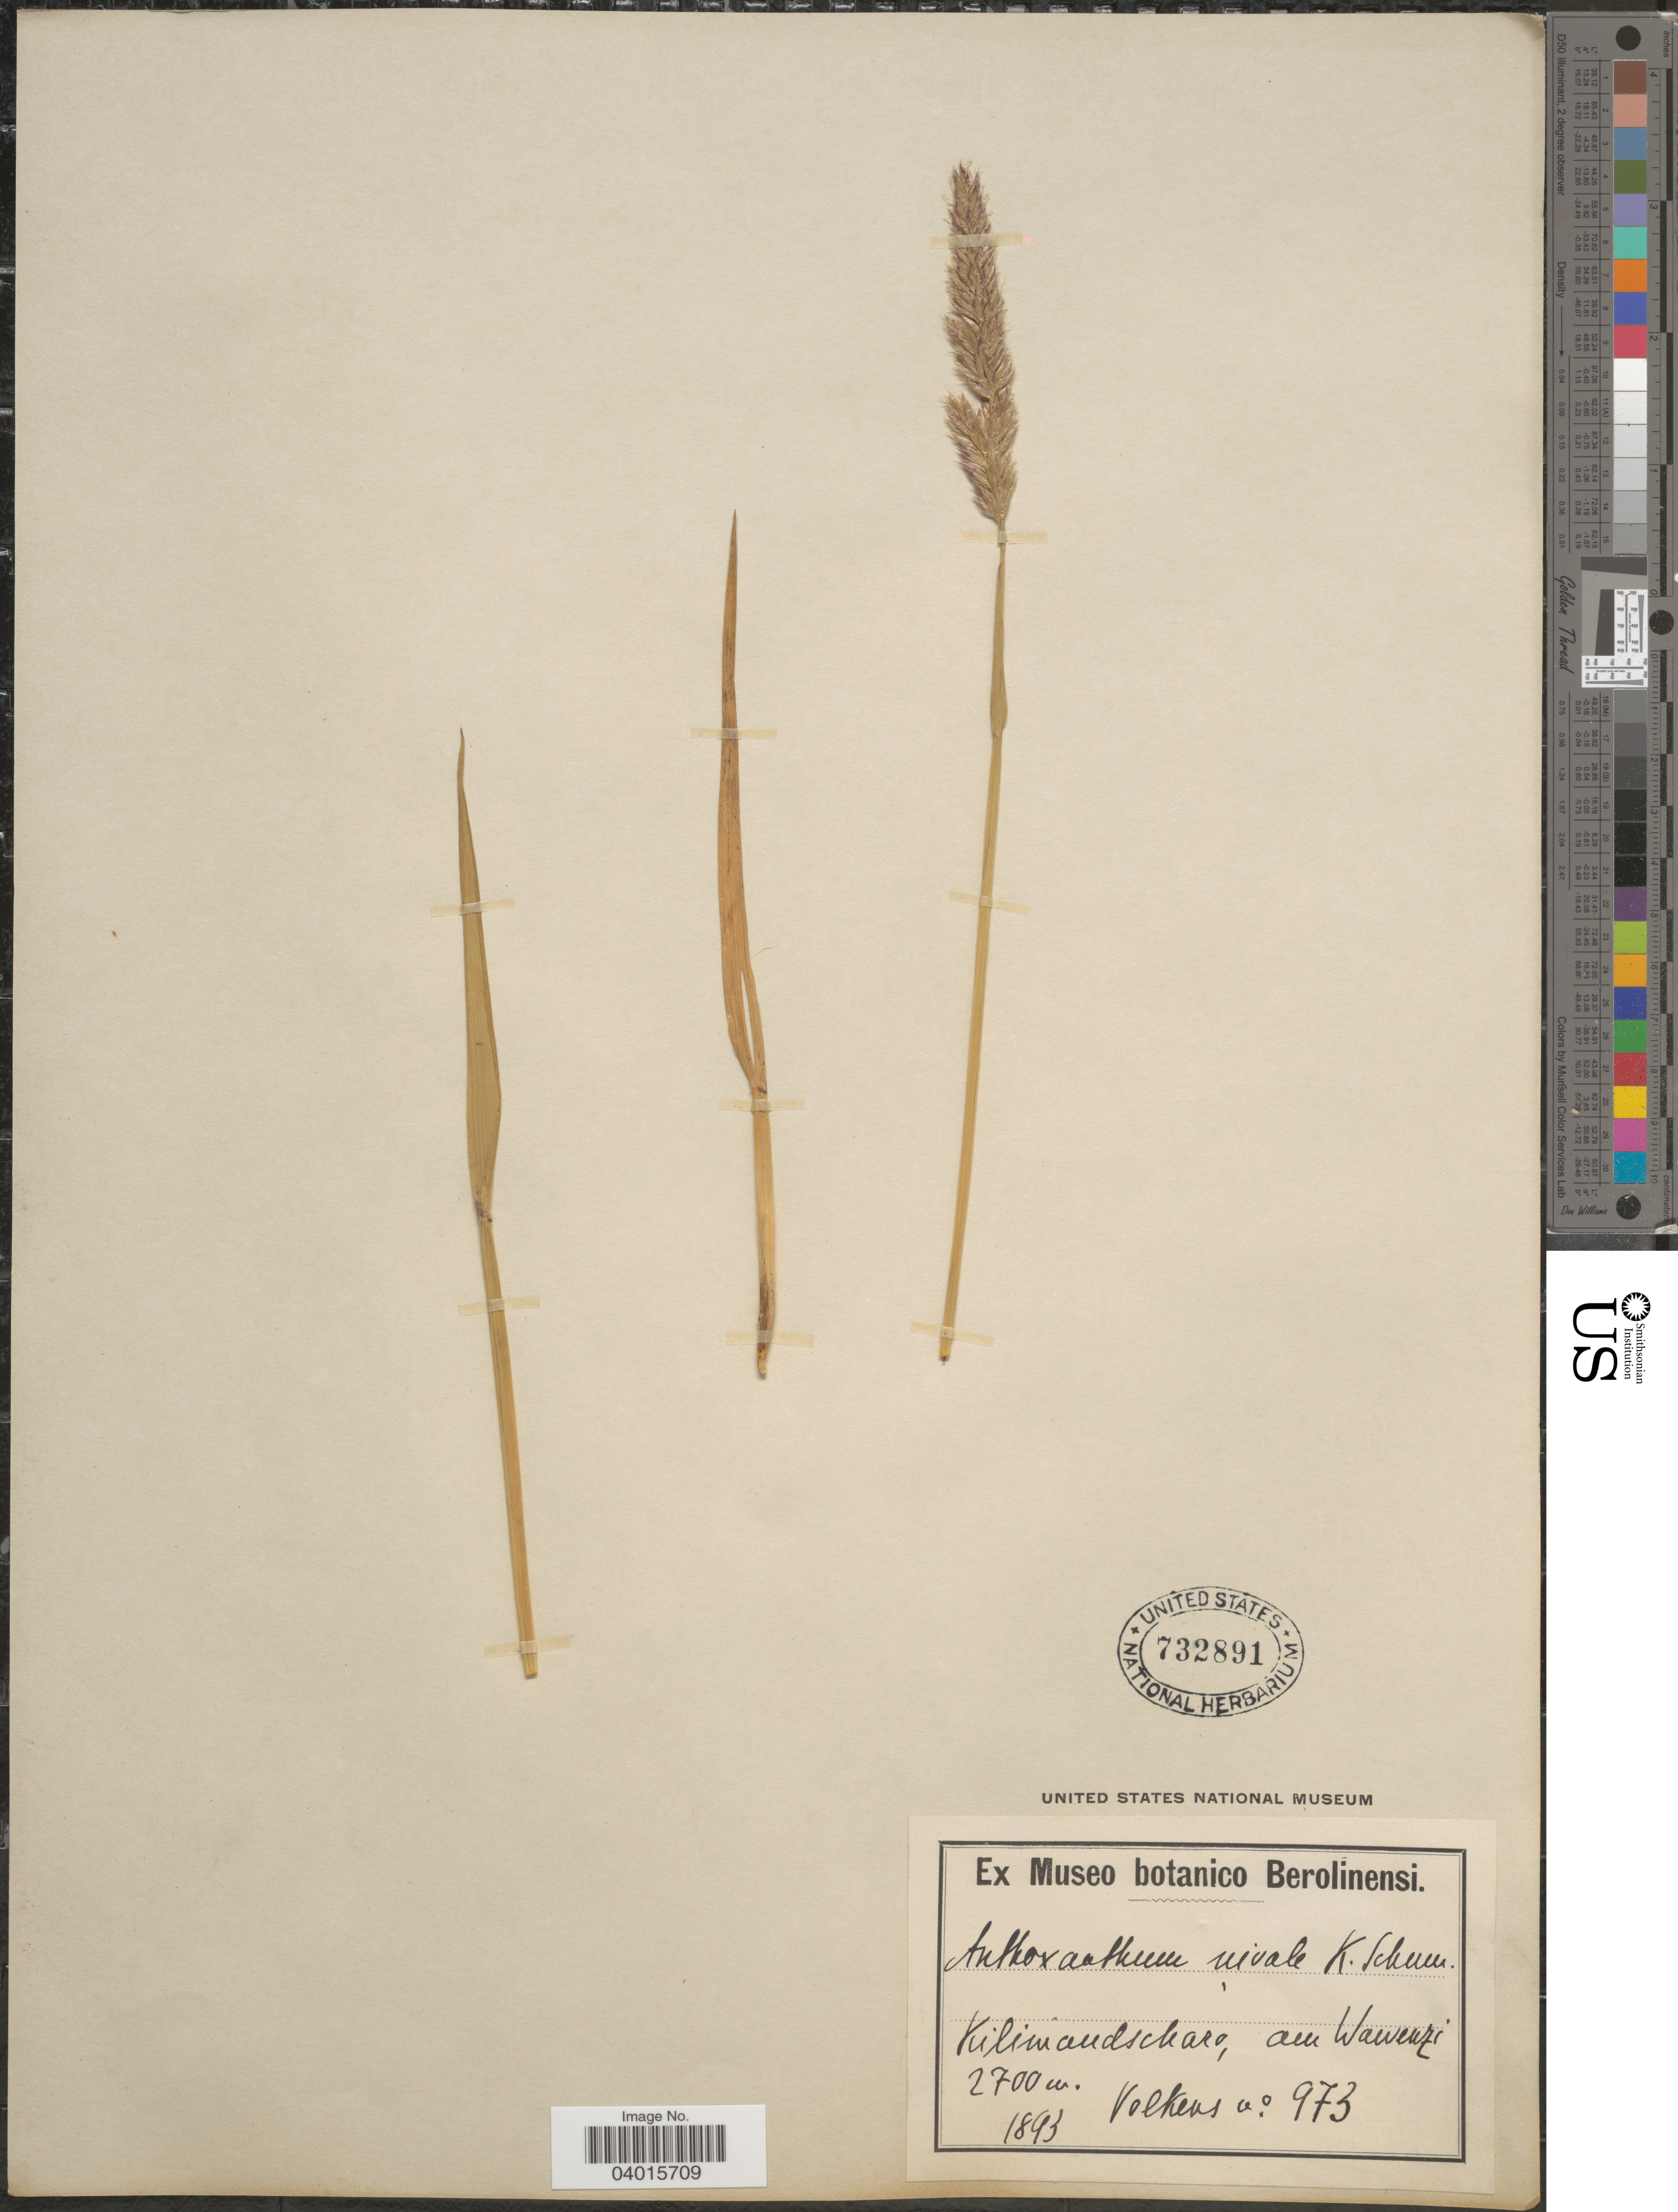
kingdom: Plantae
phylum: Tracheophyta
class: Liliopsida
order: Poales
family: Poaceae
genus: Anthoxanthum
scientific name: Anthoxanthum nivale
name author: K. Schum.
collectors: Volkens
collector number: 973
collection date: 1893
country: Tanzania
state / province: Kilimanjaro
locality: Kilimandscharo, am Mawenzi.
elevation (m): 2700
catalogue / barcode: US 732891